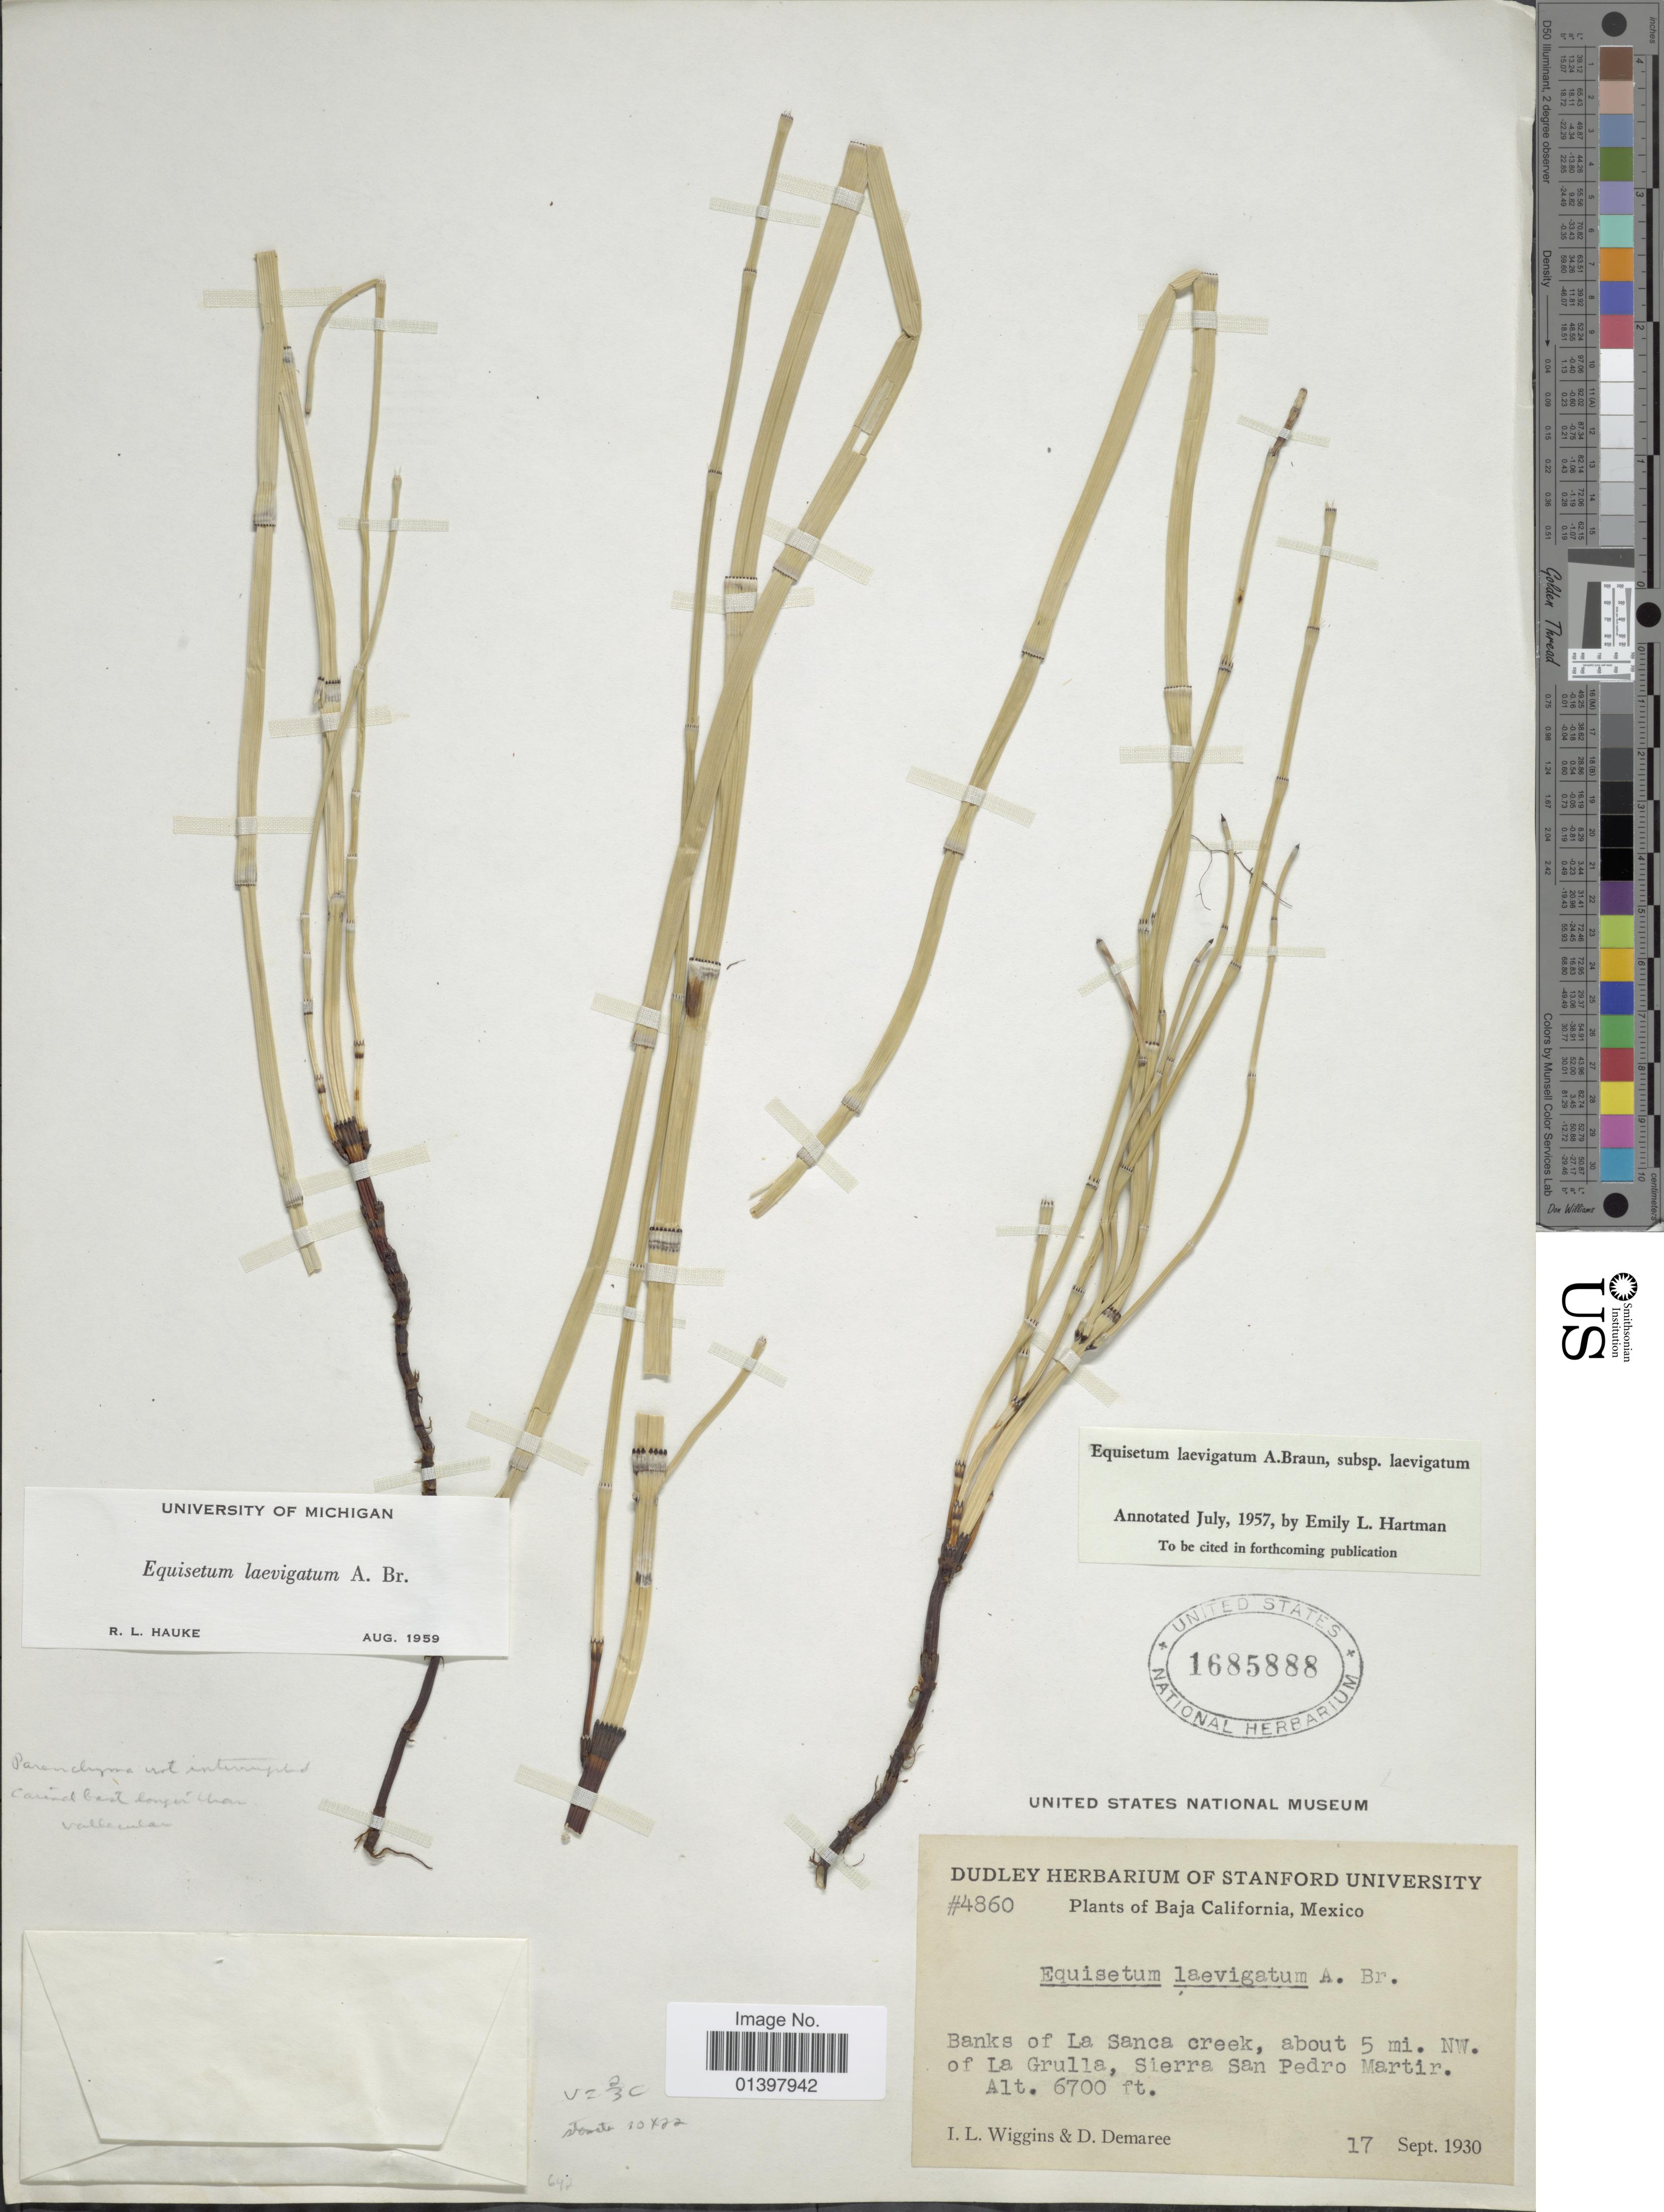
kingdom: Plantae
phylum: Tracheophyta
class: Polypodiopsida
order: Equisetales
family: Equisetaceae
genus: Equisetum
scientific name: Equisetum laevigatum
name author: A. Braun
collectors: I. L. Wiggins & D. Demaree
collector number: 4860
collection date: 1930-09-17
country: Mexico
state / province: Baja California Norte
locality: Banks of La Sanca creek, about 5 mi. NW of La Grulla,Sierra San Pedro Martir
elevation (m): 2042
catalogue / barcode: US 1685888